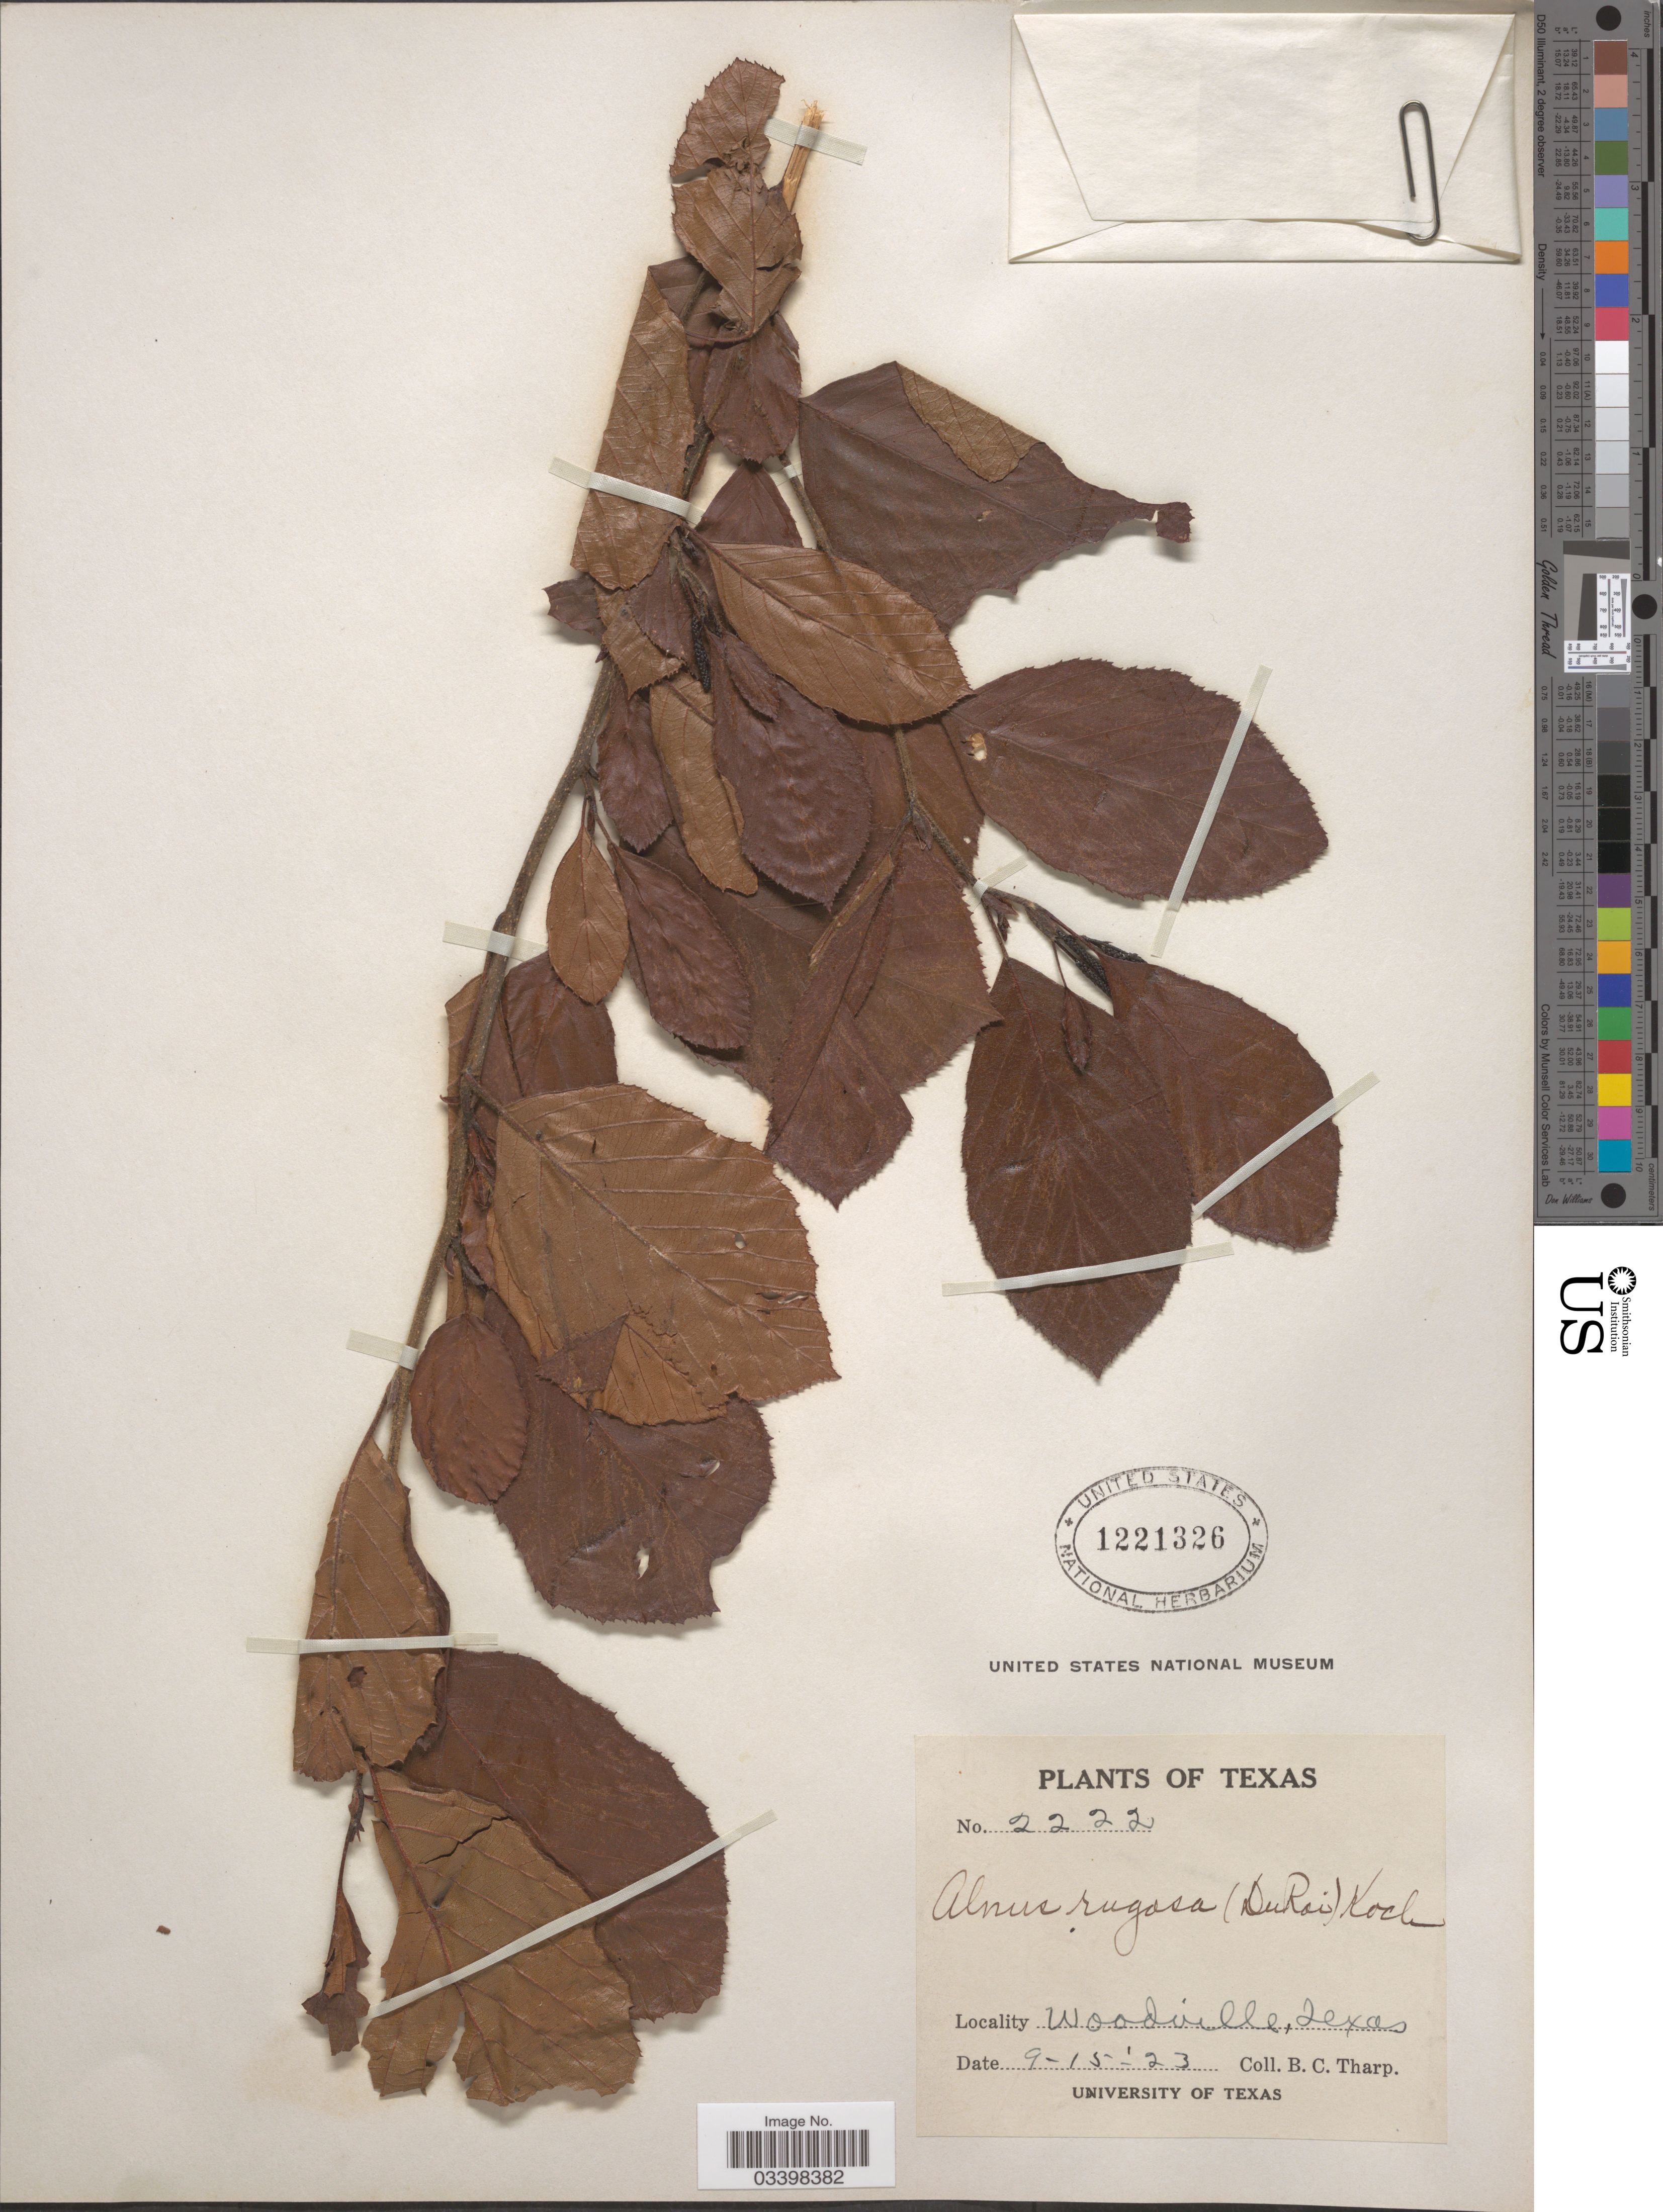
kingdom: Plantae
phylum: Tracheophyta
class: Magnoliopsida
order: Fagales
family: Betulaceae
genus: Alnus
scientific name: Alnus serrulata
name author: (Aiton) Willd.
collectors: B. C. Tharp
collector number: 2222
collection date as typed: Transcribed d/m/y: 15/9/23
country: United States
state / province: Texas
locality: Woodville.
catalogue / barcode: US 1221326